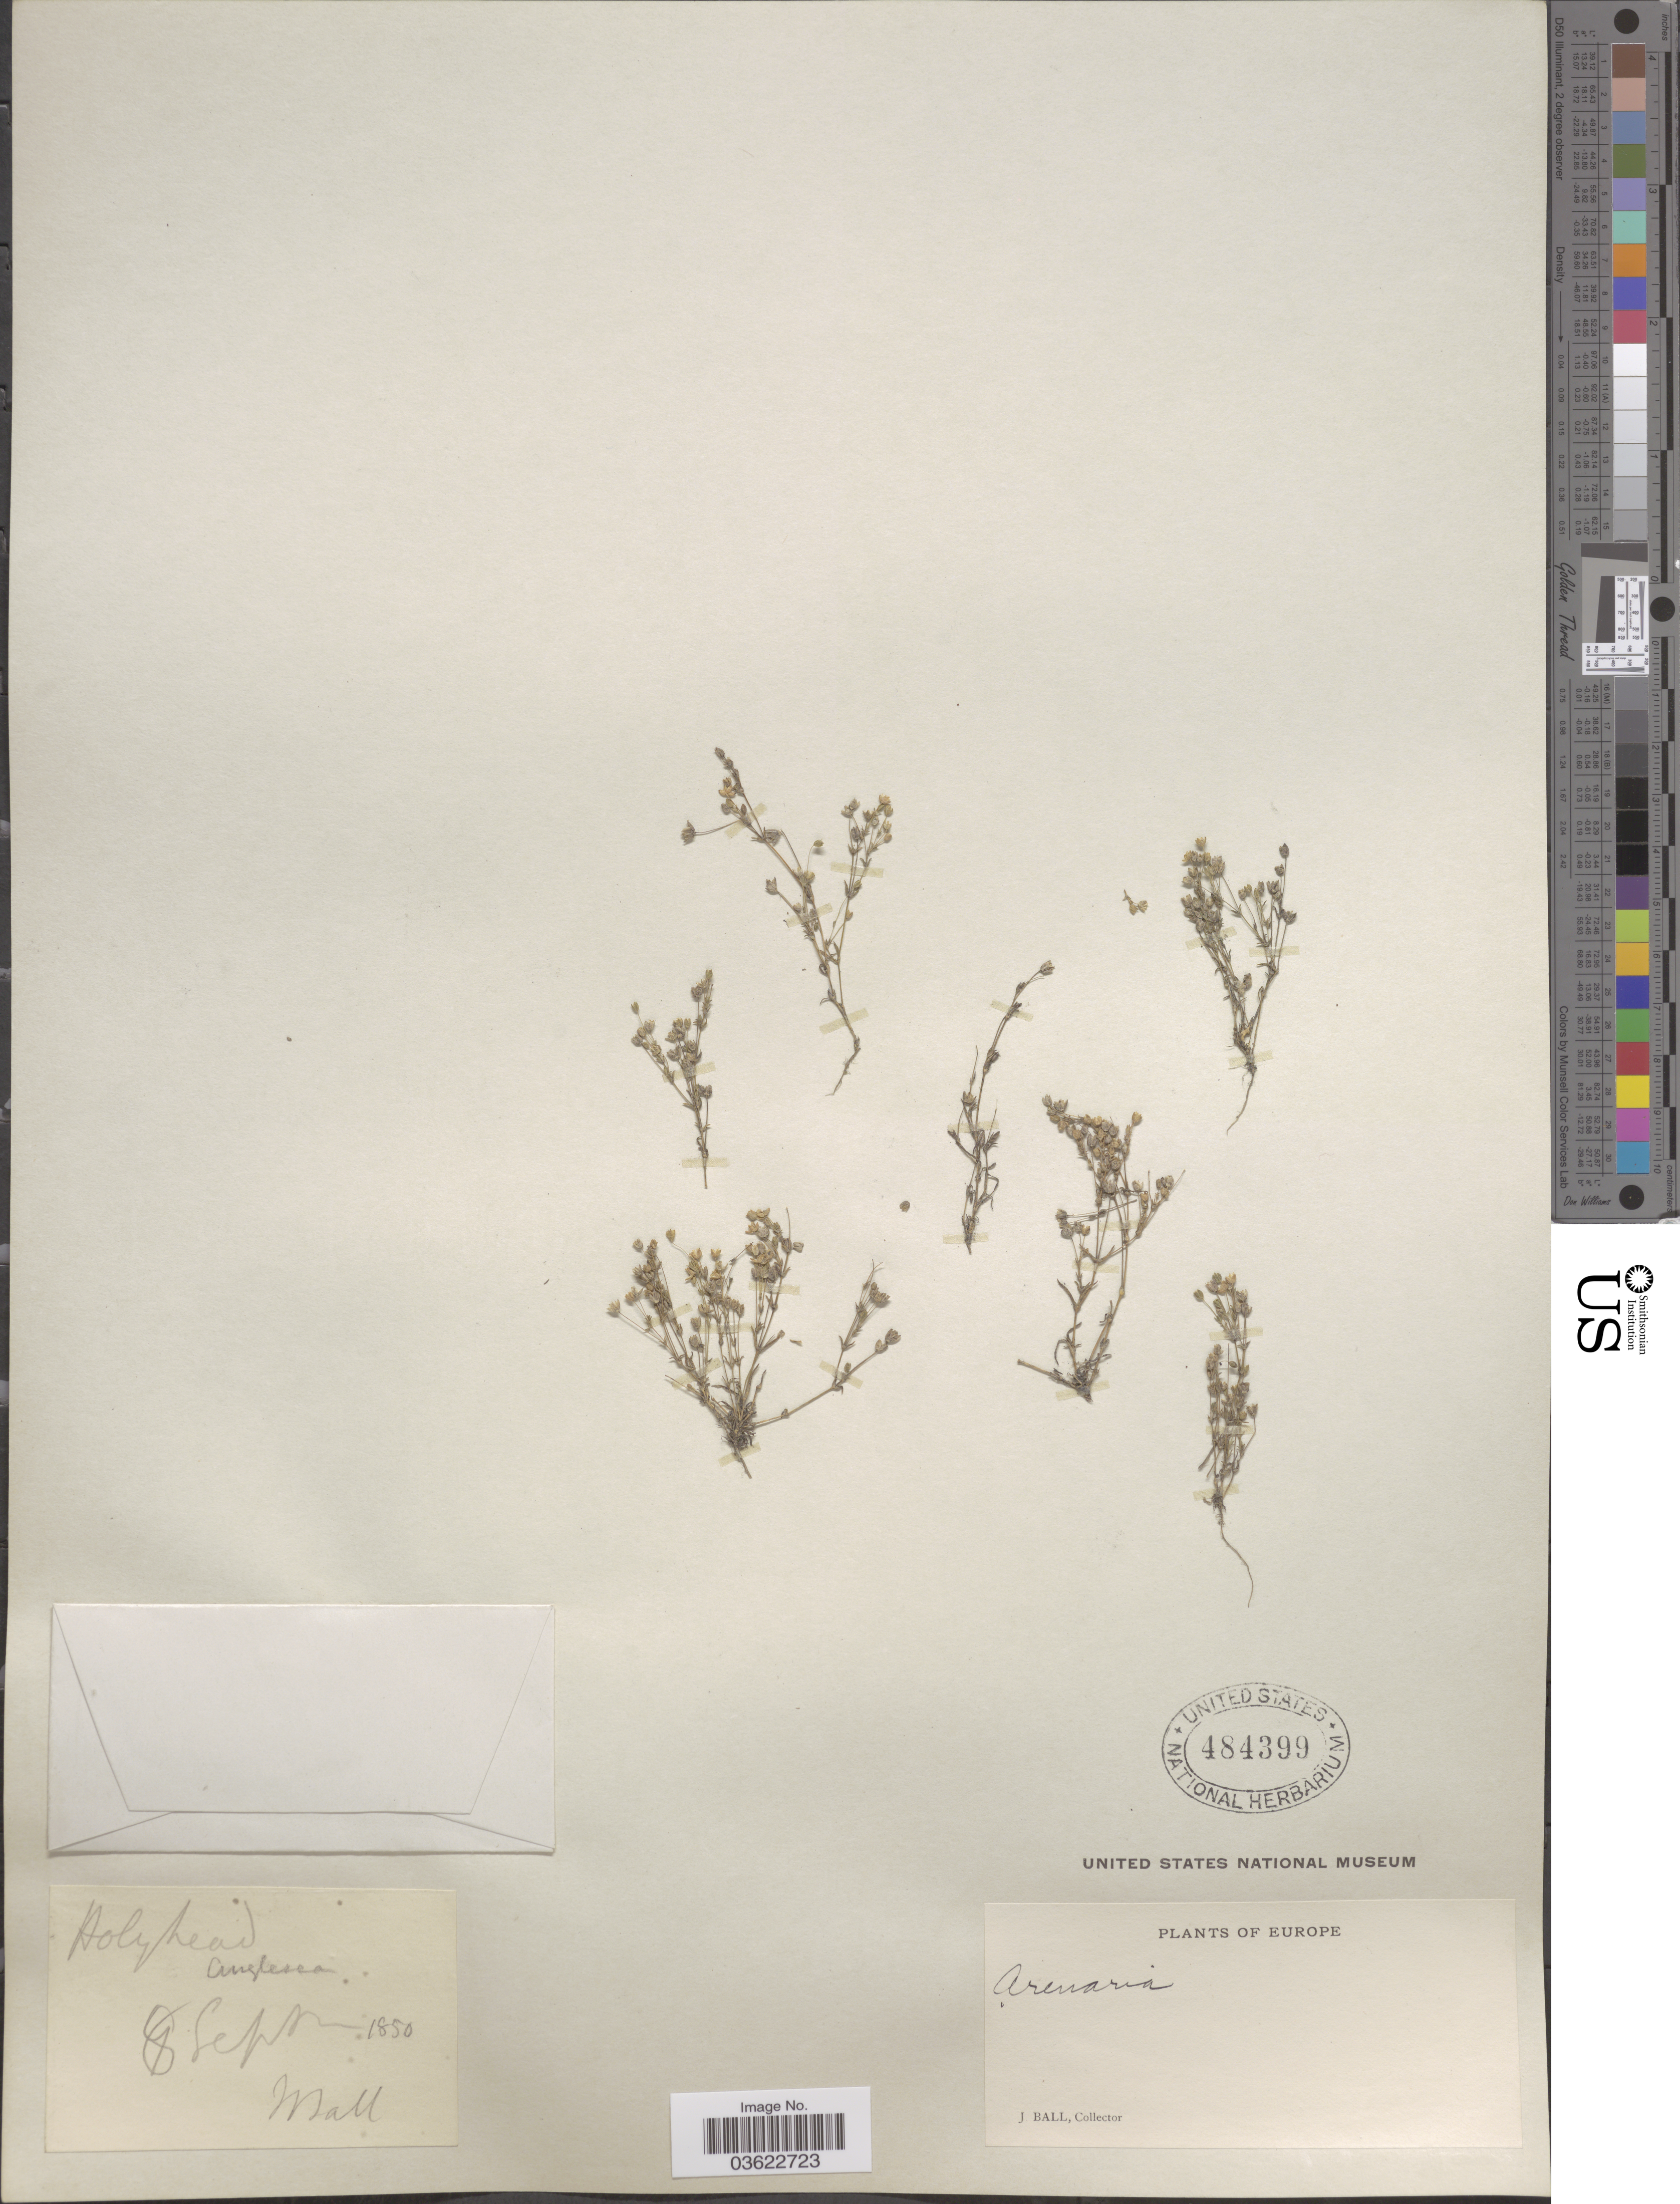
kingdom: Plantae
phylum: Tracheophyta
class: Magnoliopsida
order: Caryophyllales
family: Caryophyllaceae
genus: Arenaria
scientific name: Arenaria sp.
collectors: J. Ball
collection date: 1850-09-08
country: United Kingdom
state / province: Wales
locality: Europe. Holyhead. Anglesea.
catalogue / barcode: US 484399